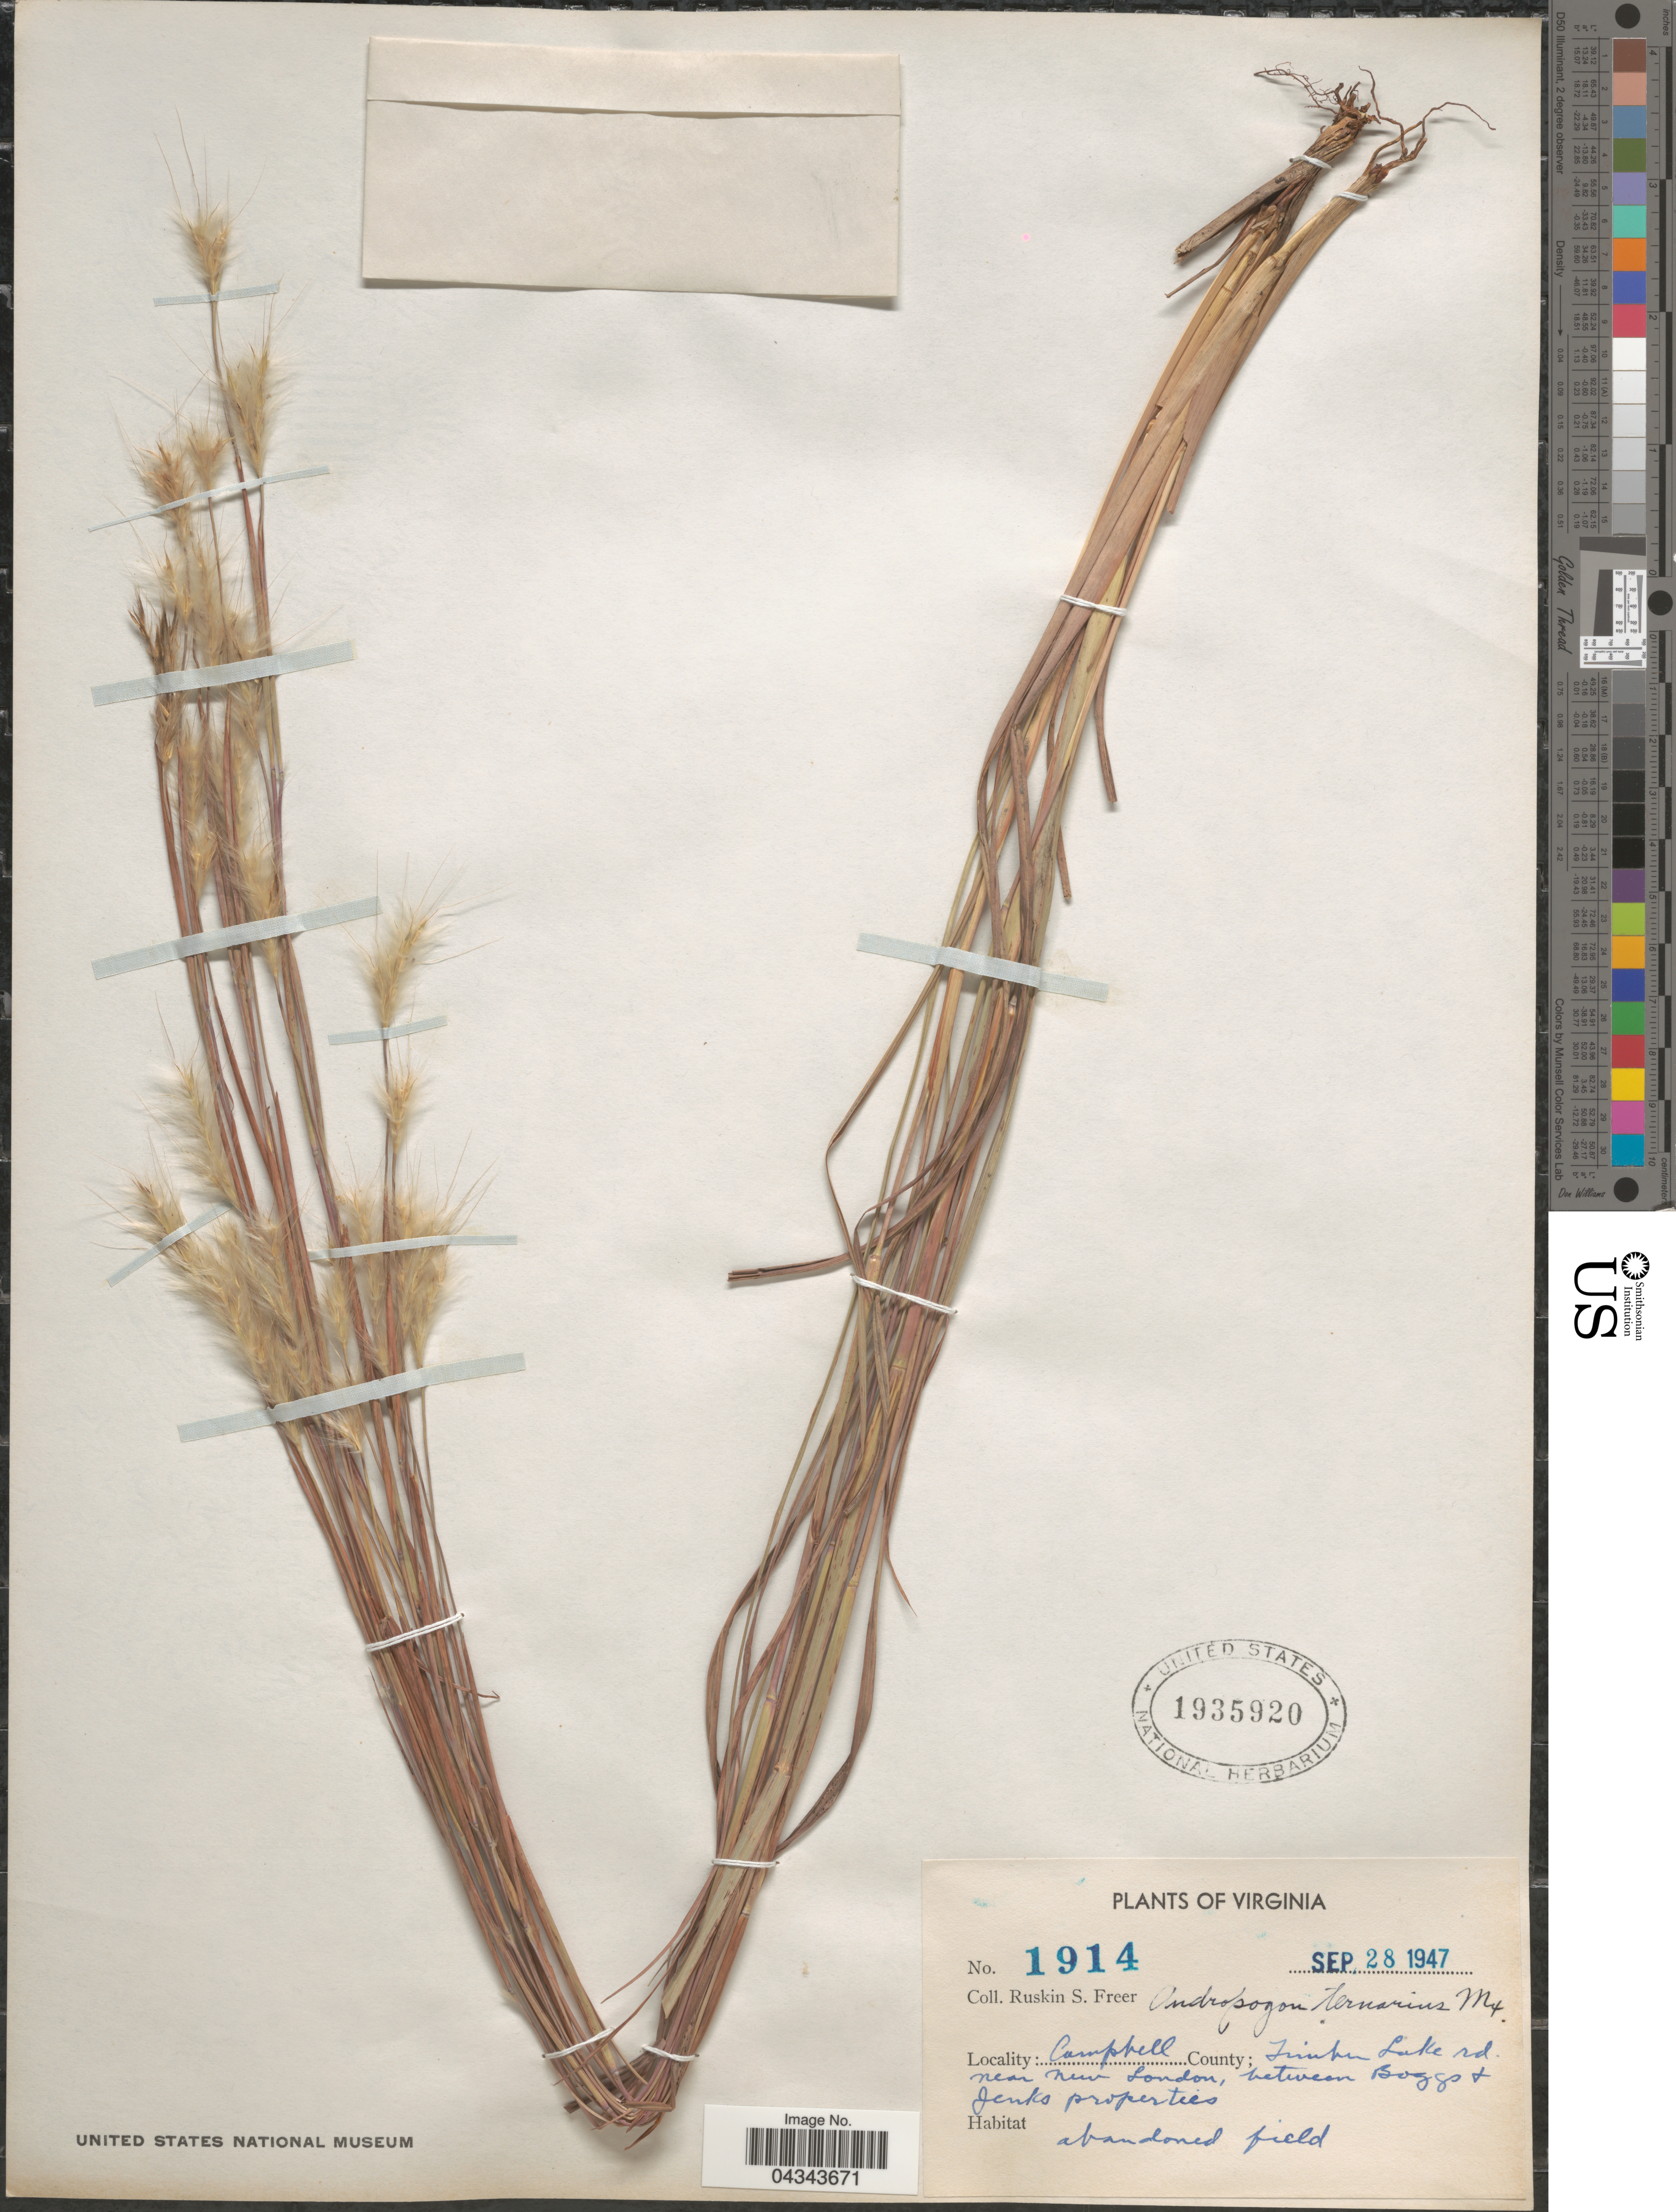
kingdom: Plantae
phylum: Tracheophyta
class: Liliopsida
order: Poales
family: Poaceae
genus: Andropogon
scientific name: Andropogon ternarius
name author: Michx.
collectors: R. Freer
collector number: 1914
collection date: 1947-09-28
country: United States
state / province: Virginia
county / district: Campbell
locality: Campbell County; Timber Lake rd. near new London, between Boggs & Jenks properties.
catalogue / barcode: US 1935920